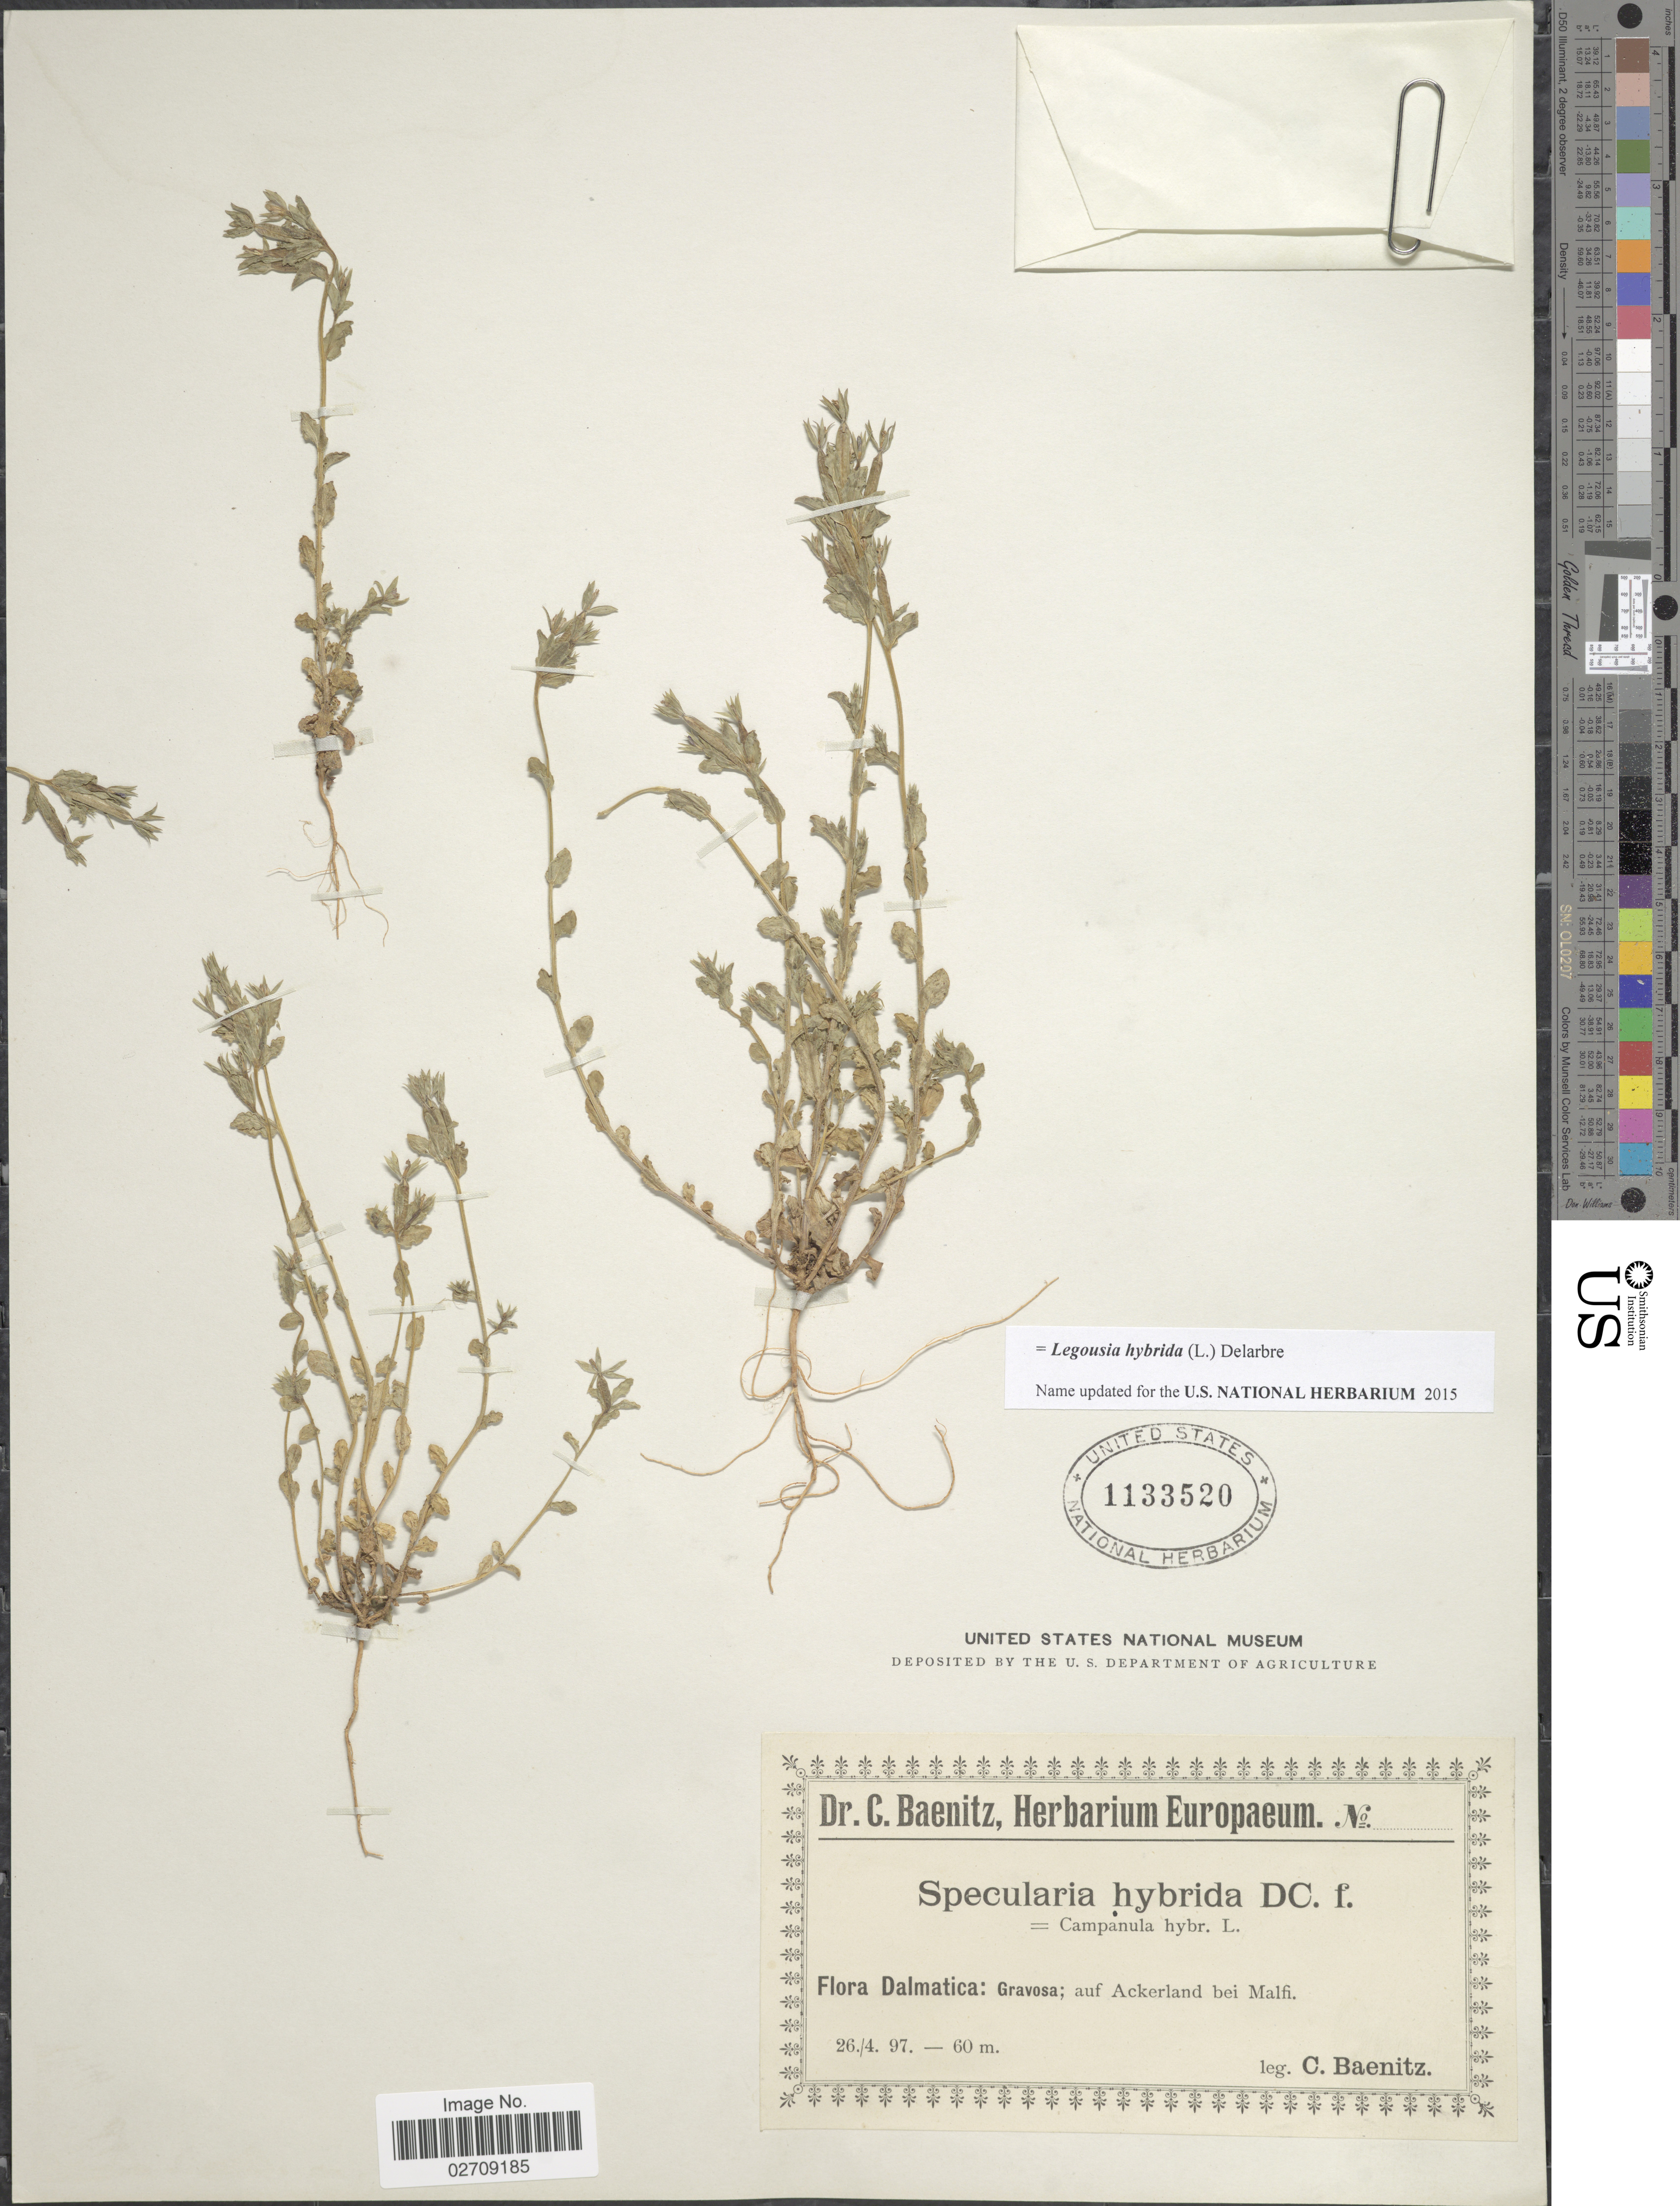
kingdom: Plantae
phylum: Tracheophyta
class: Magnoliopsida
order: Asterales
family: Campanulaceae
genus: Legousia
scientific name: Legousia hybrida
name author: (L.) Delarbre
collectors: C. G. Baenitz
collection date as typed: Transcribed d/m/y: 26/4/97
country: Croatia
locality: Dalmatica: Gravosa; auf Ackerland bei Malfi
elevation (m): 60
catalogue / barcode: US 1133520